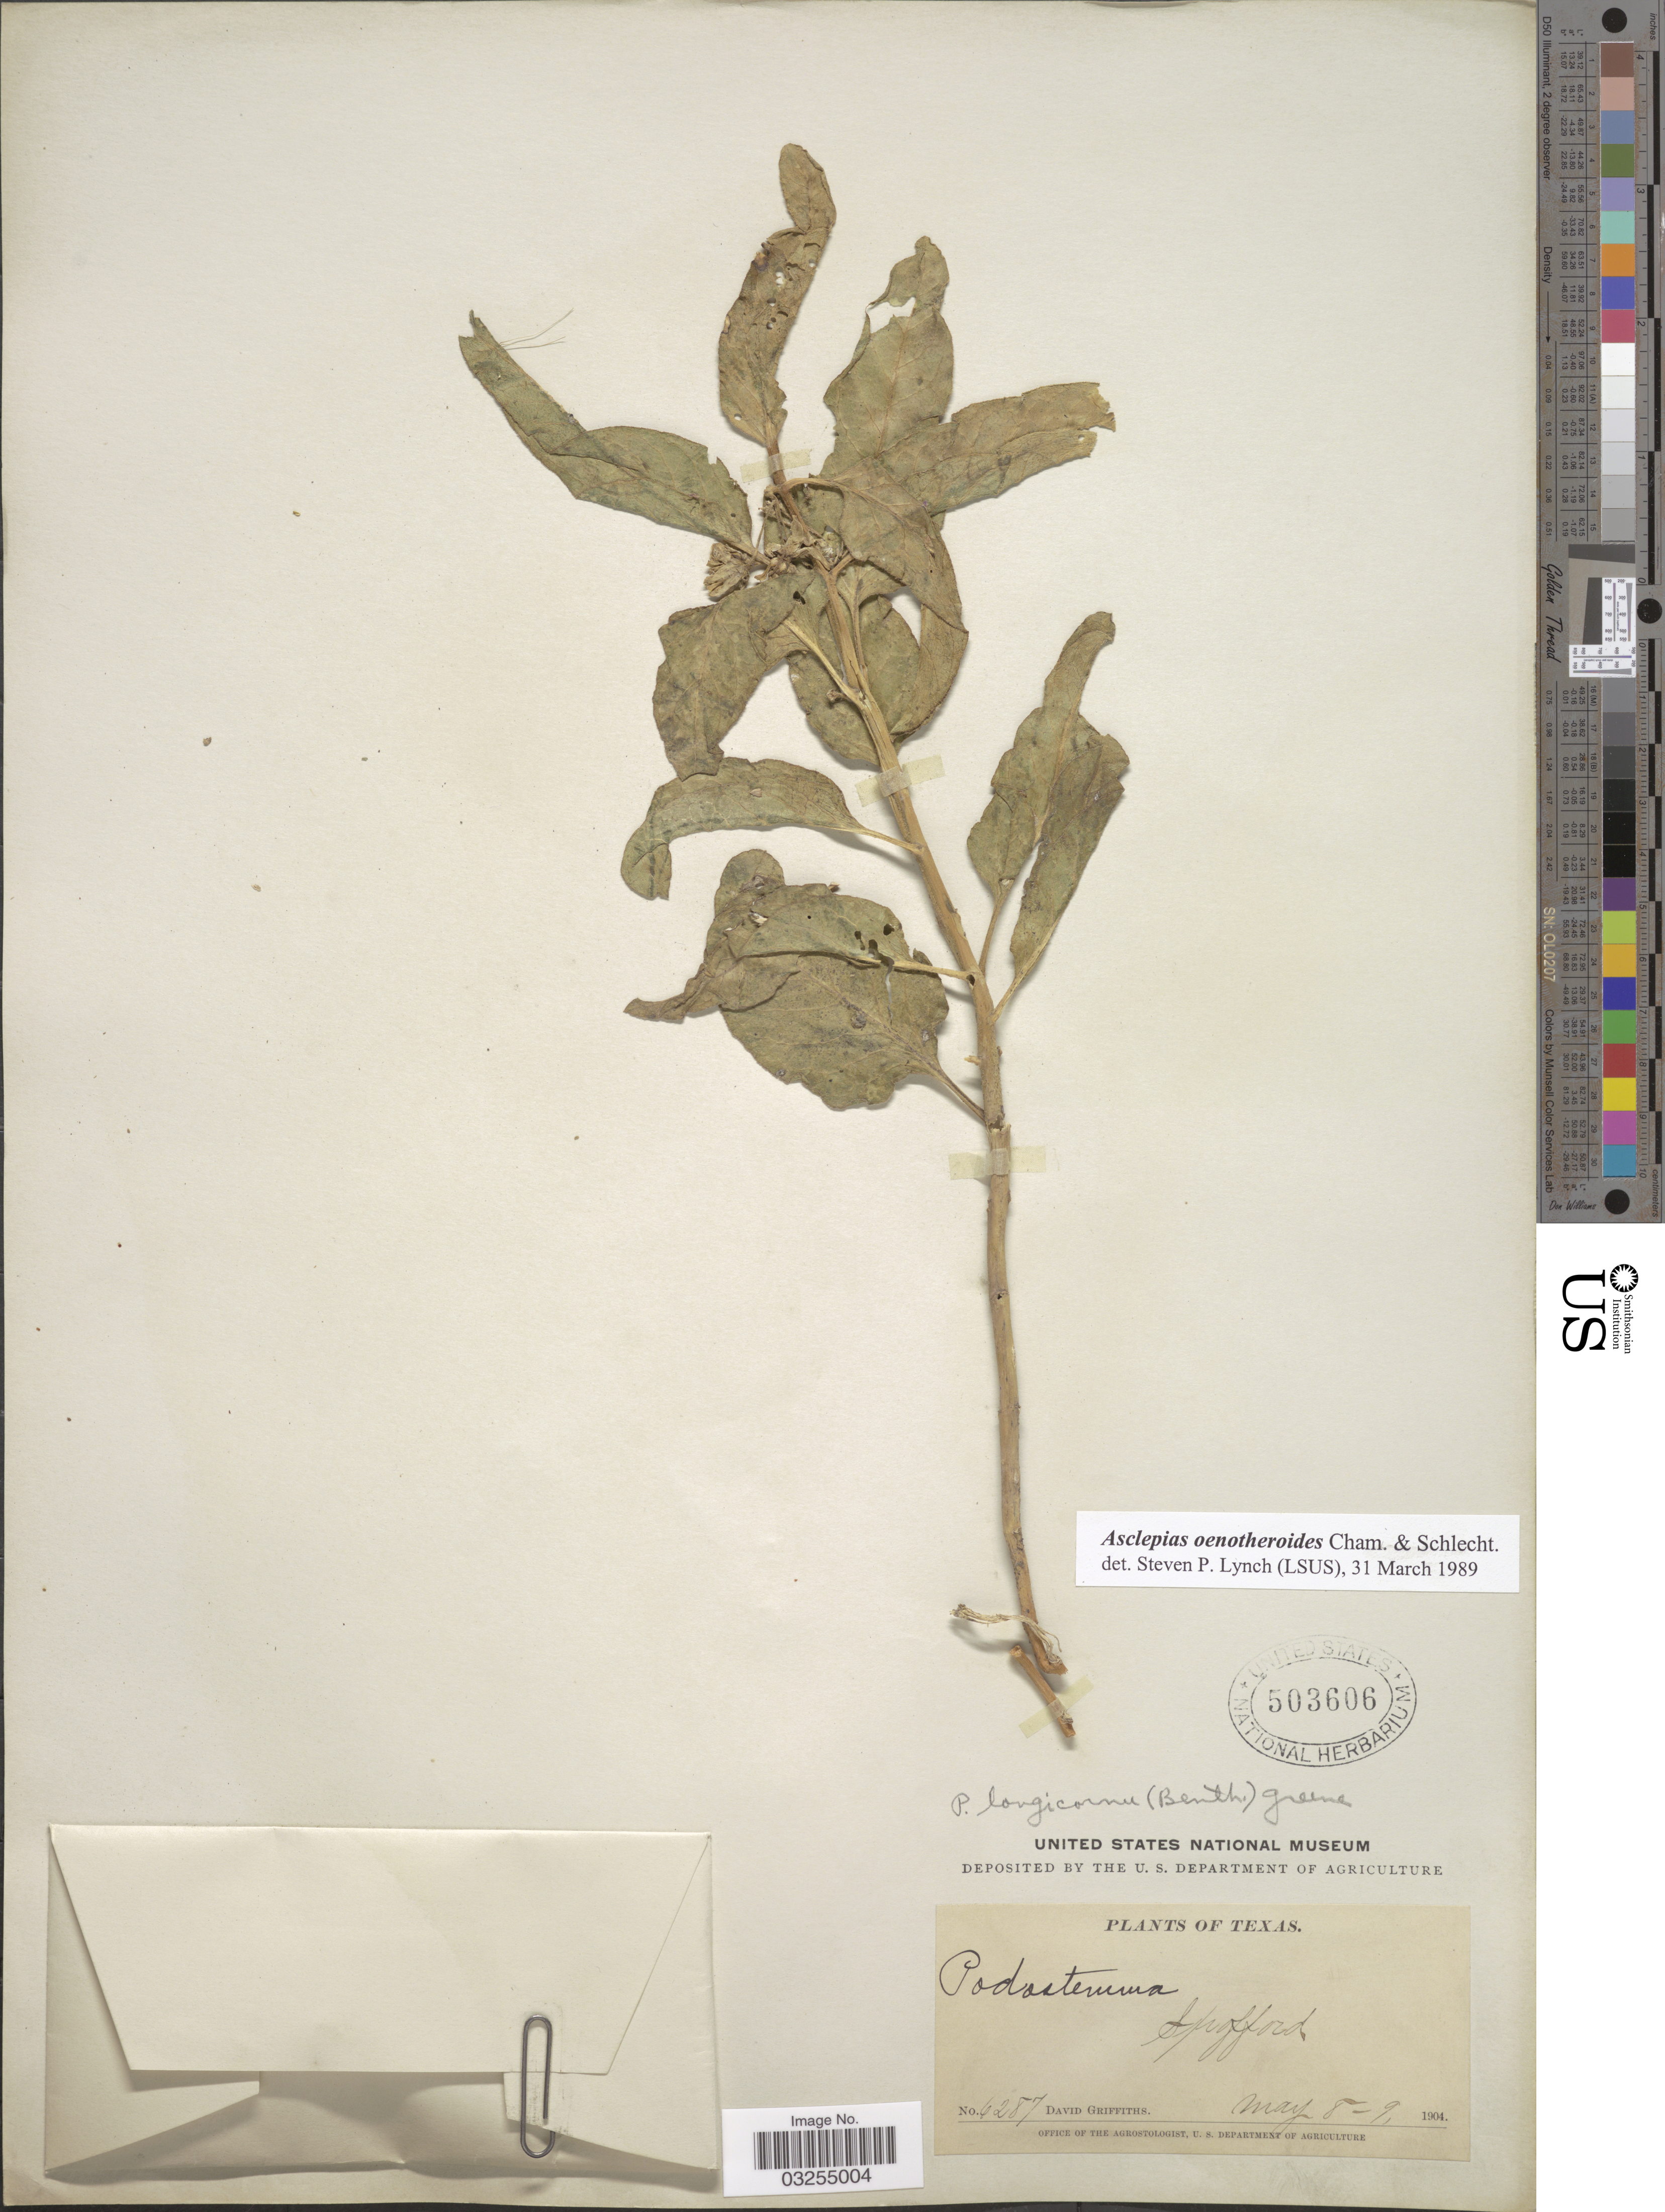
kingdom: Plantae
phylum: Tracheophyta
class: Magnoliopsida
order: Gentianales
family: Apocynaceae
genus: Asclepias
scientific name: Asclepias oenotheroides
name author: Schltdl. & Cham.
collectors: D. Griffiths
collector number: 6287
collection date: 1904-05-08/1904-05-09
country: United States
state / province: Texas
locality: Spofford.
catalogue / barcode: US 503606